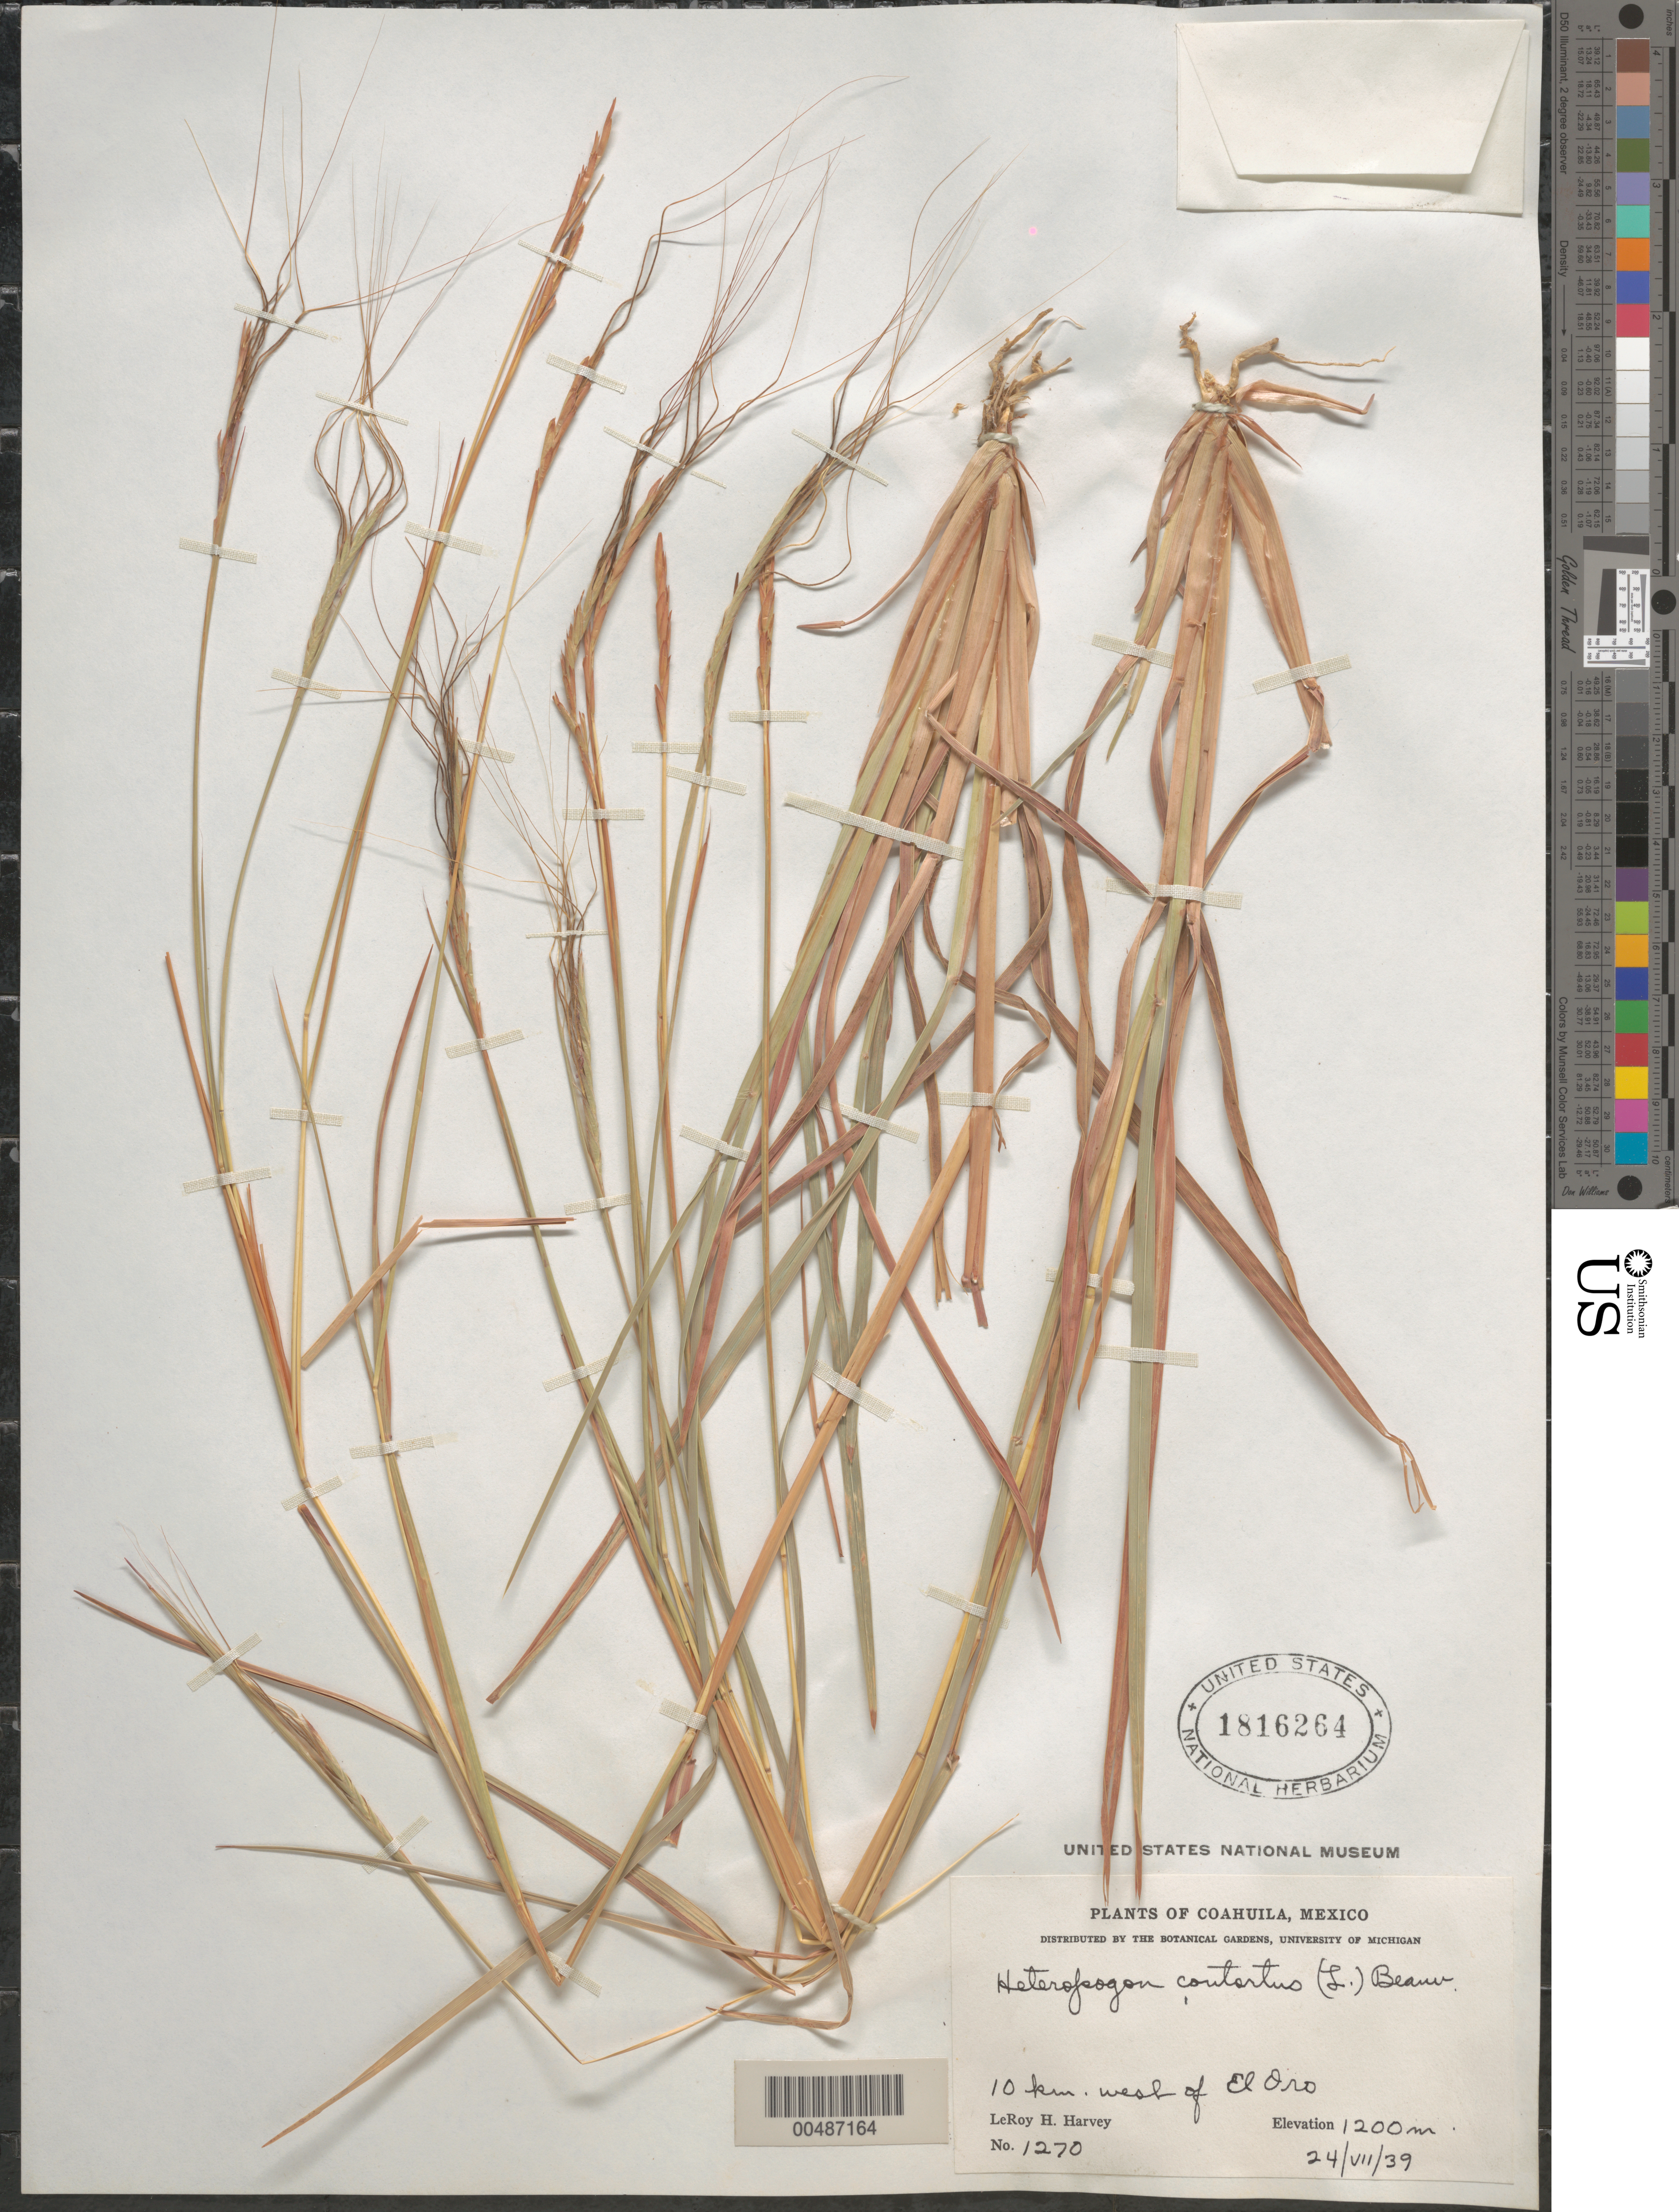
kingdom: Plantae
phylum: Tracheophyta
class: Liliopsida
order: Poales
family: Poaceae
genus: Heteropogon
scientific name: Heteropogon contortus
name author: (L.) P. Beauv. ex Roem. & Schult.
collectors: L. H. Harvey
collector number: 1270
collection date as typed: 24 Jul 1939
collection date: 1939-07-24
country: Mexico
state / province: Coahuila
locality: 10 km W of El Oro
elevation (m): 1200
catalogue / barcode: US 1816264